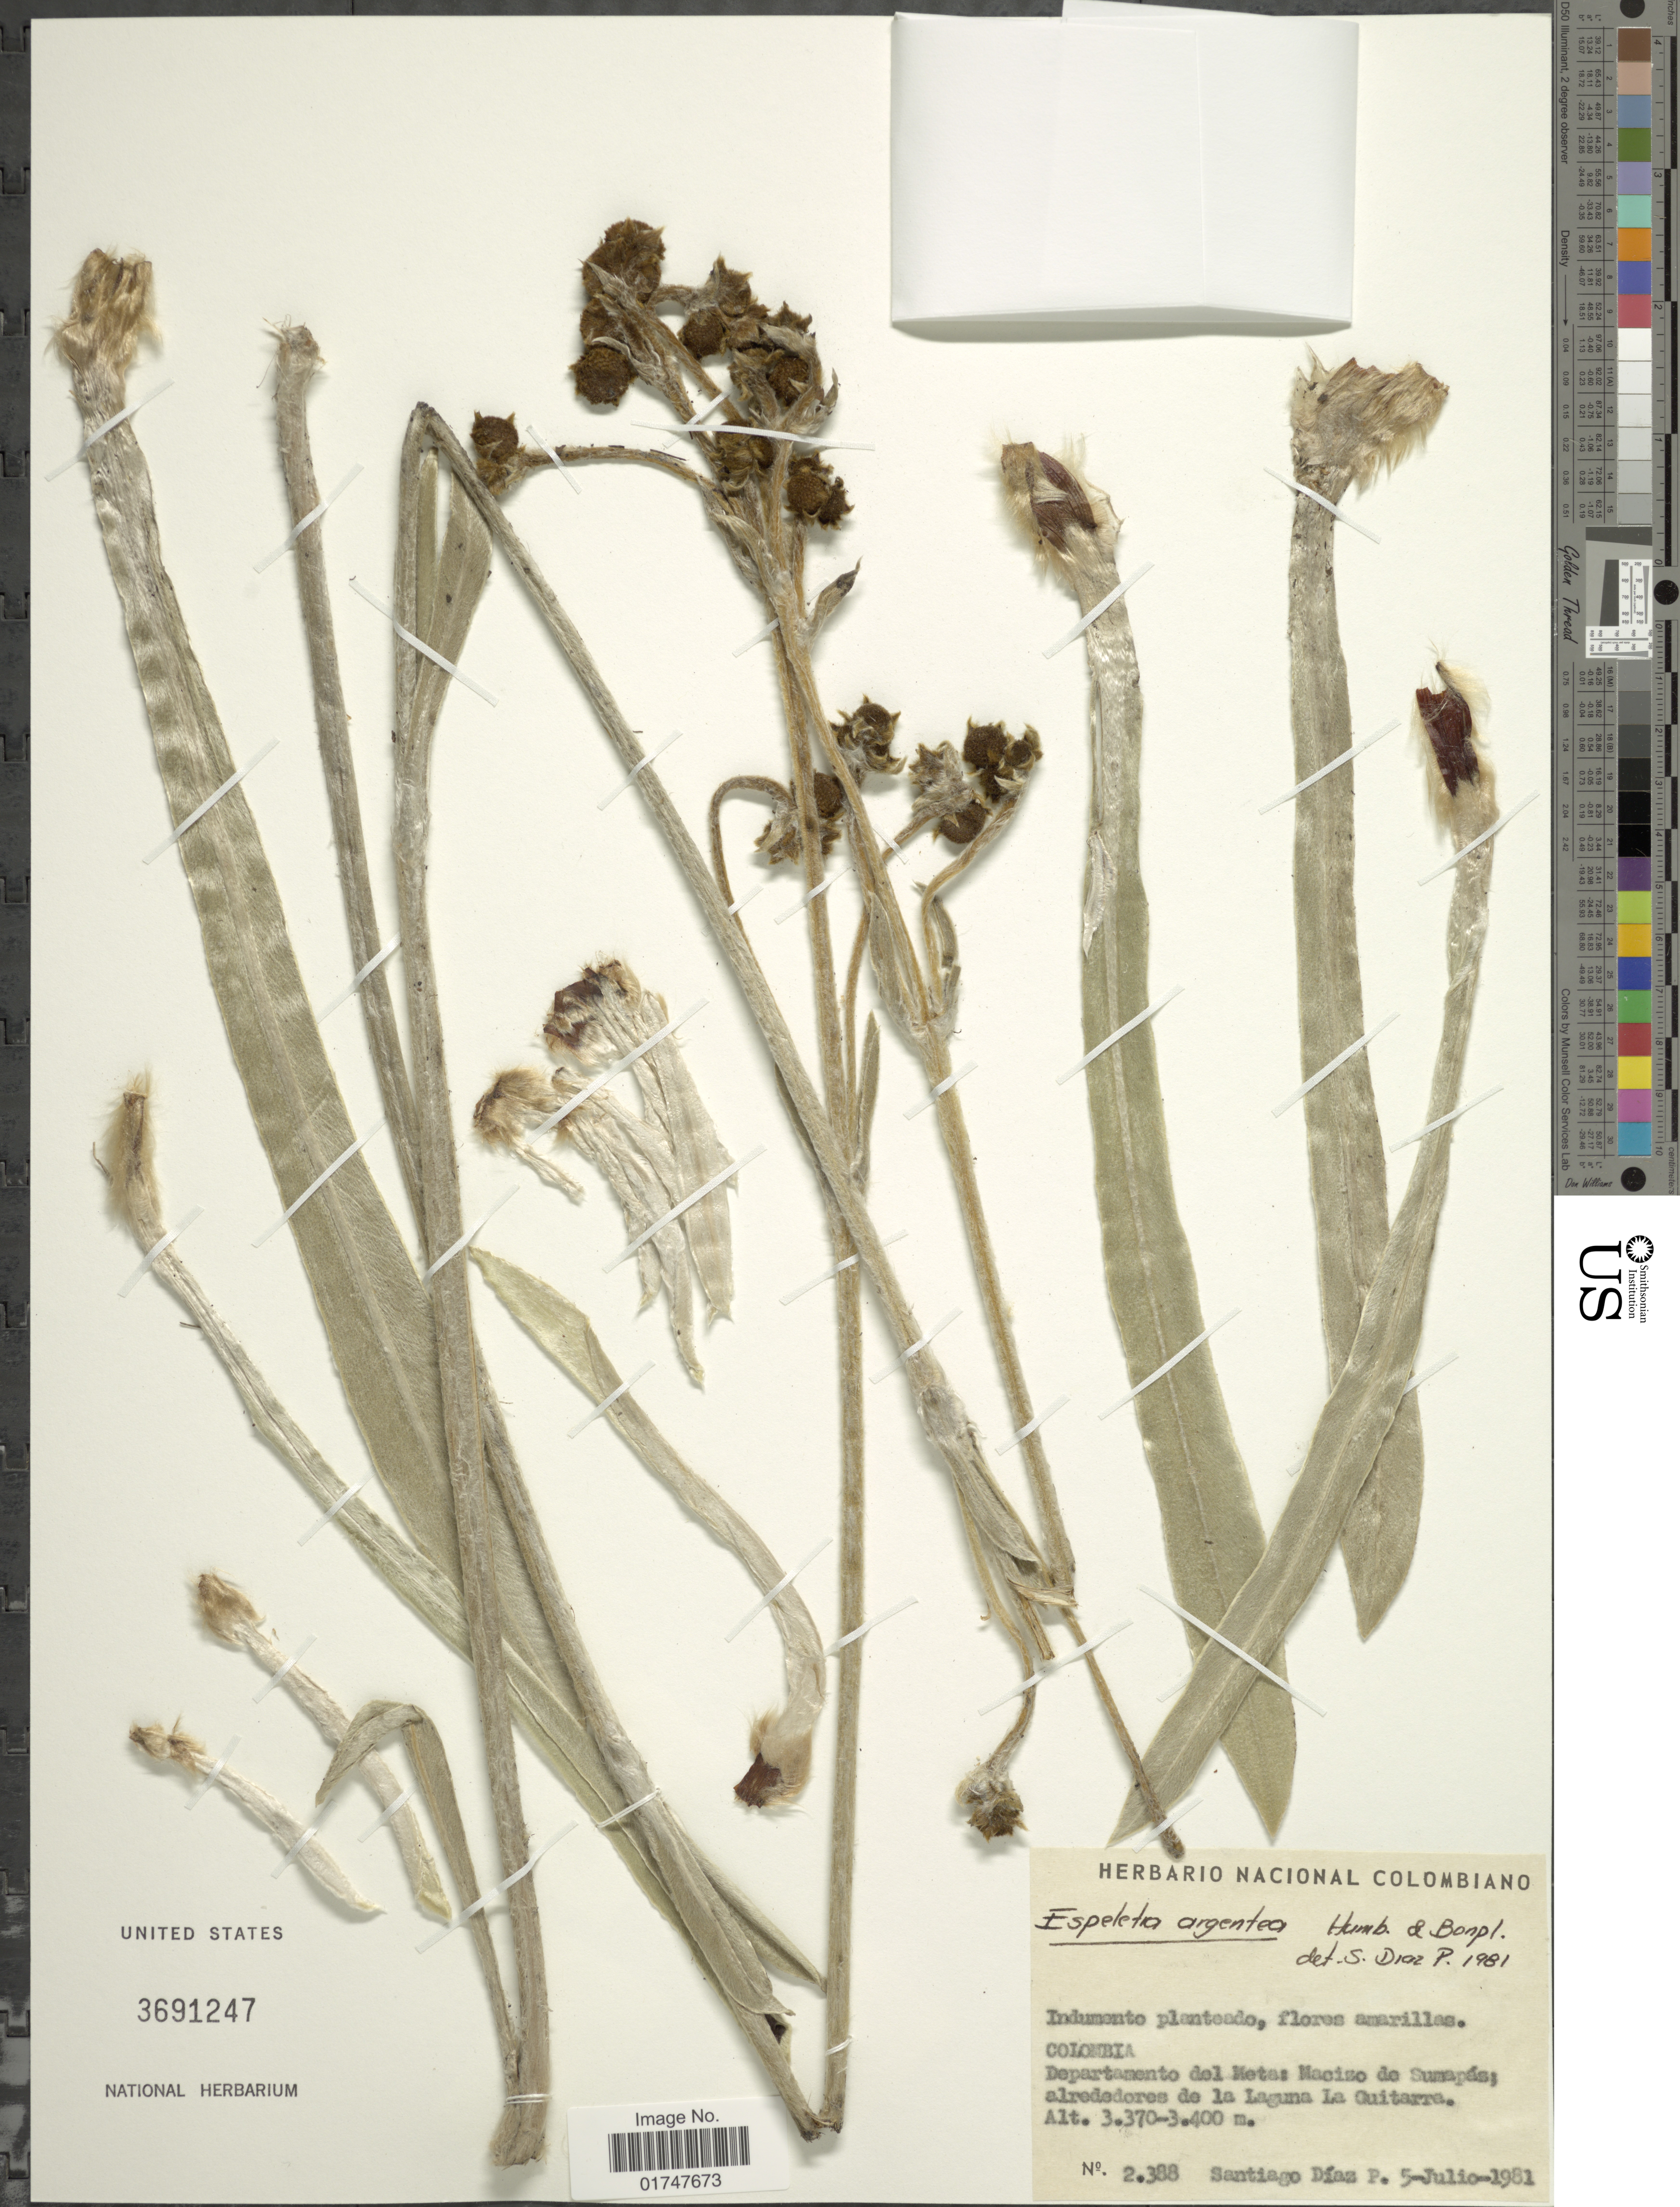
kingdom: Plantae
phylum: Tracheophyta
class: Magnoliopsida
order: Asterales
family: Asteraceae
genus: Espeletia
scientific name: Espeletia argentea f. argentea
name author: Humb. & Bonpl.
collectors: S. Díaz Píedrahíta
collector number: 2388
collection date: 1981-07-05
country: Colombia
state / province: Meta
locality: Macizo de Sumapás; alrededores de la Laguna La Quitarra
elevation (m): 3370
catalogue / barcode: US 3691247